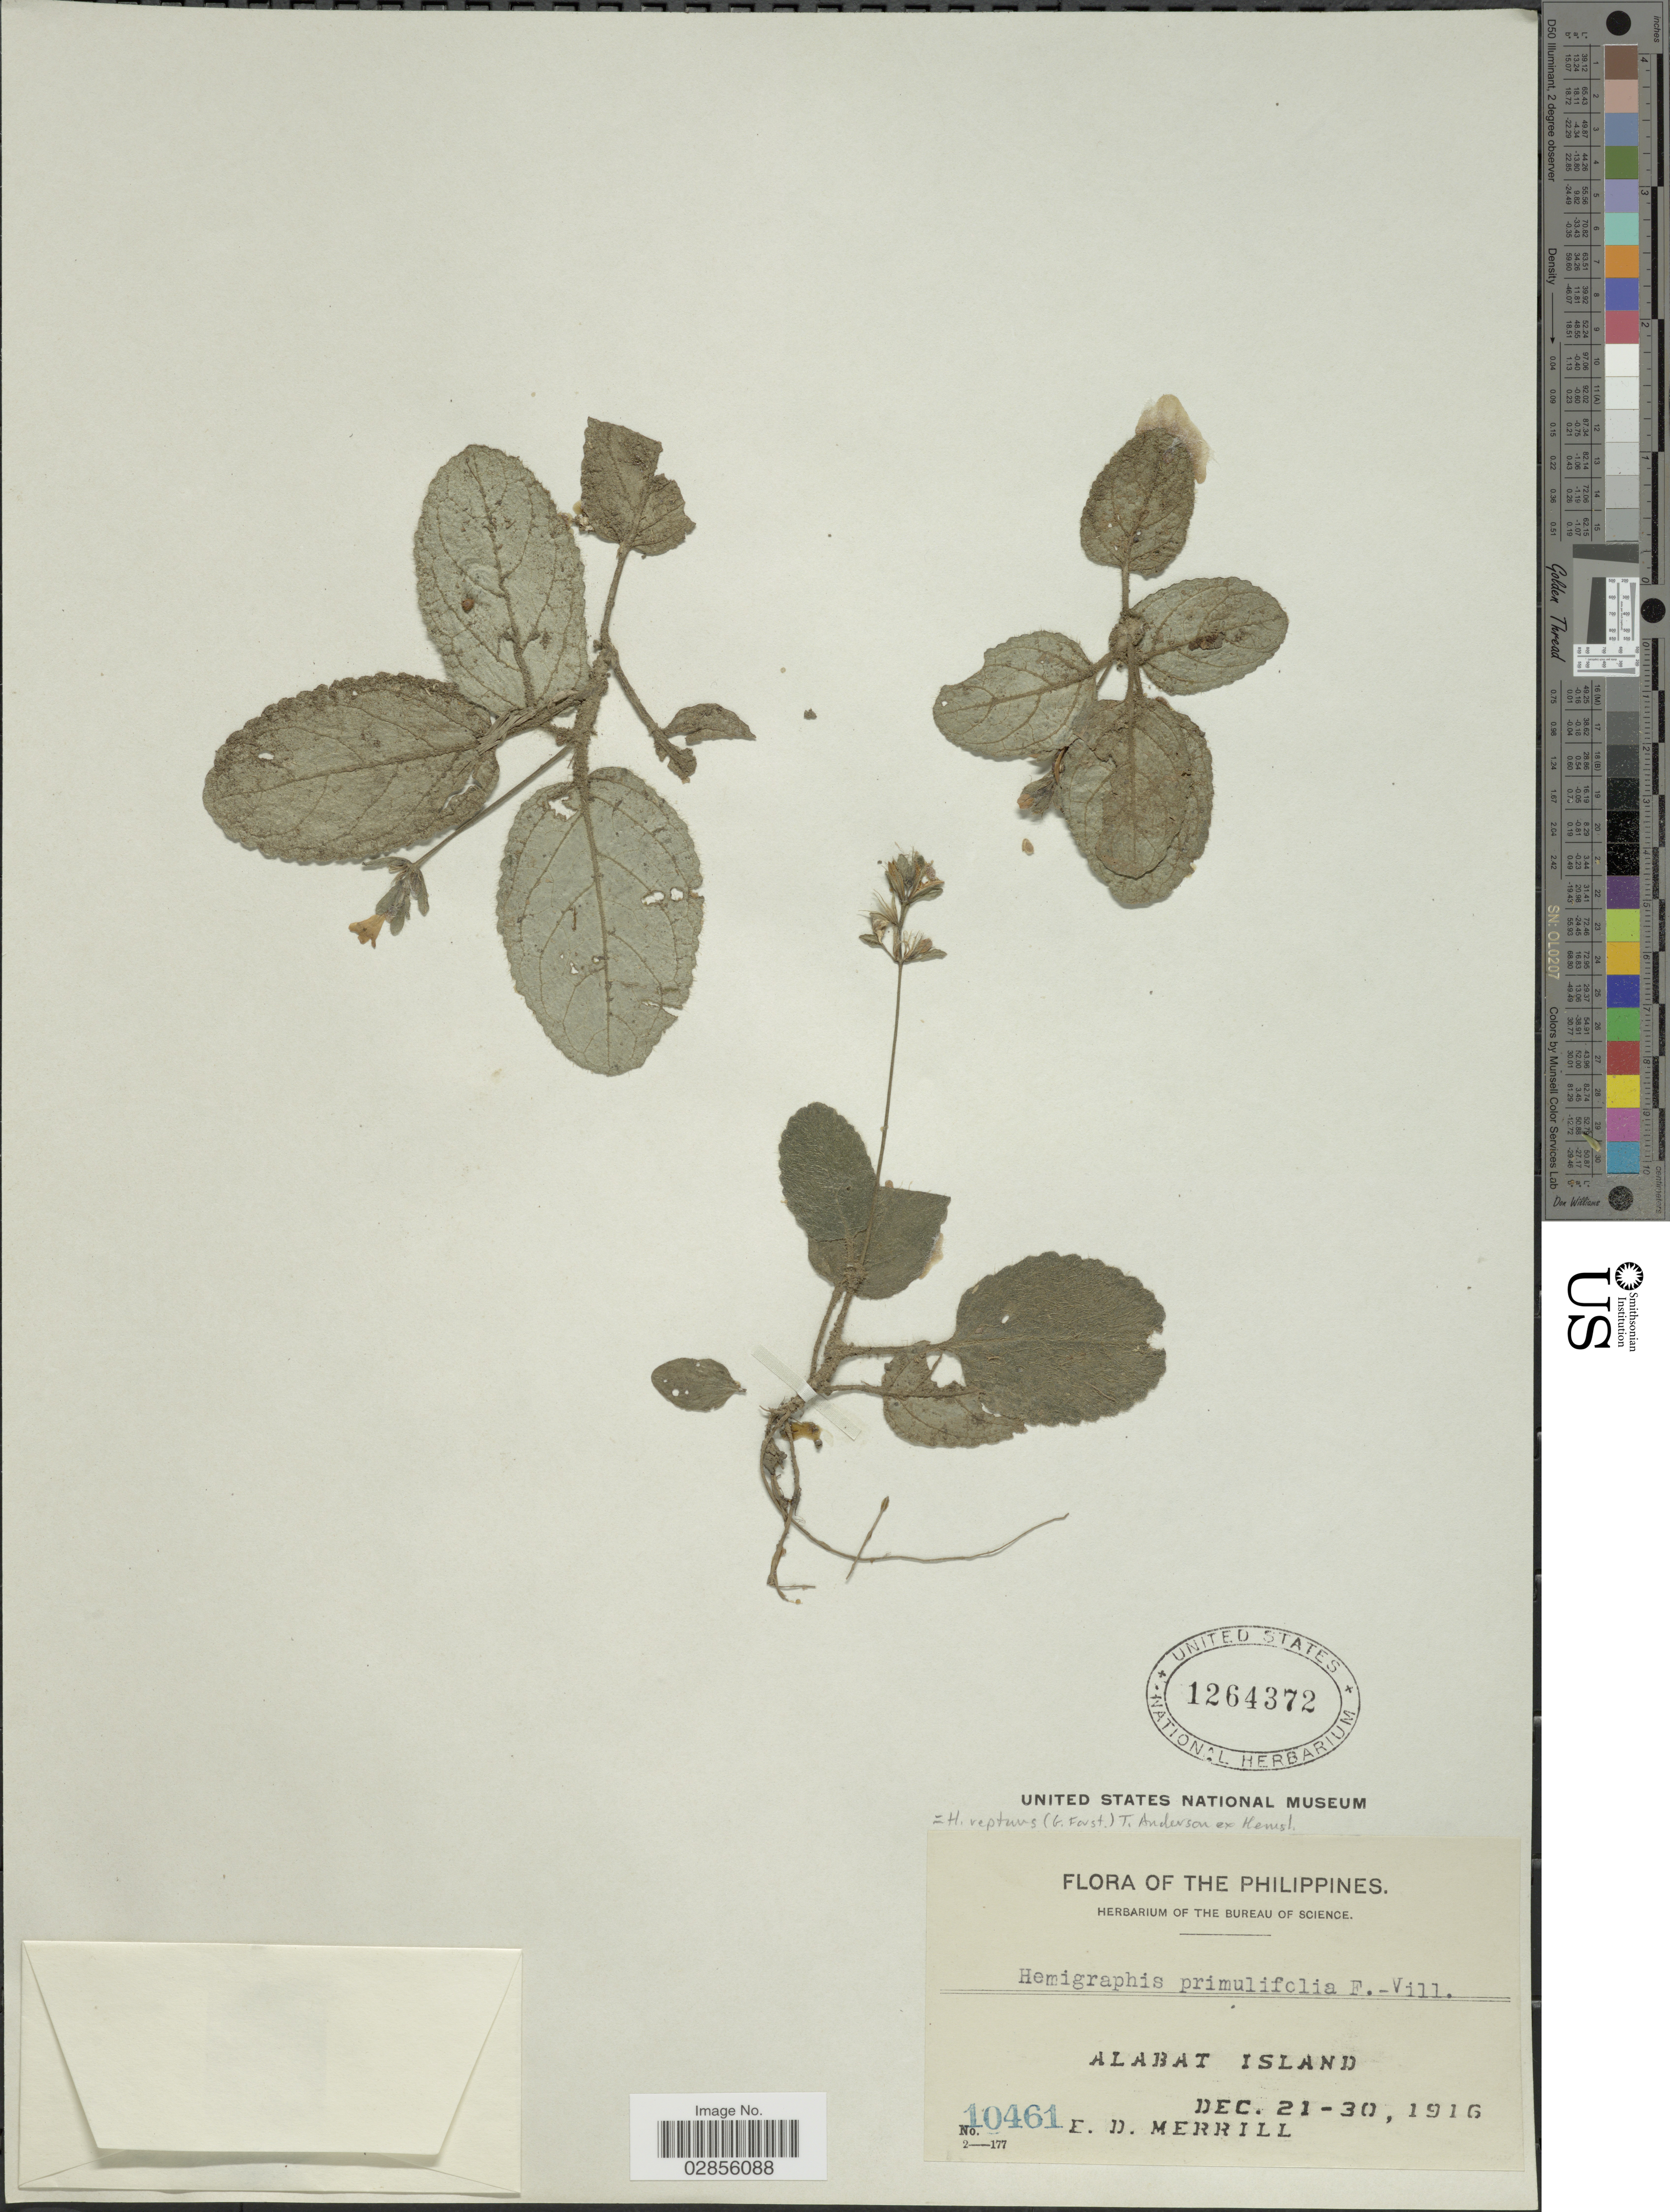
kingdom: Plantae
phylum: Tracheophyta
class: Magnoliopsida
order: Lamiales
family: Acanthaceae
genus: Hemigraphis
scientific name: Hemigraphis reptans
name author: (G. Forst.) T. Anderson ex Hemsl.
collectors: E. D. Merrill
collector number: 10461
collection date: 1916-12-21/1916-12-30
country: Philippines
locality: Alabat Island.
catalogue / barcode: US 1264372